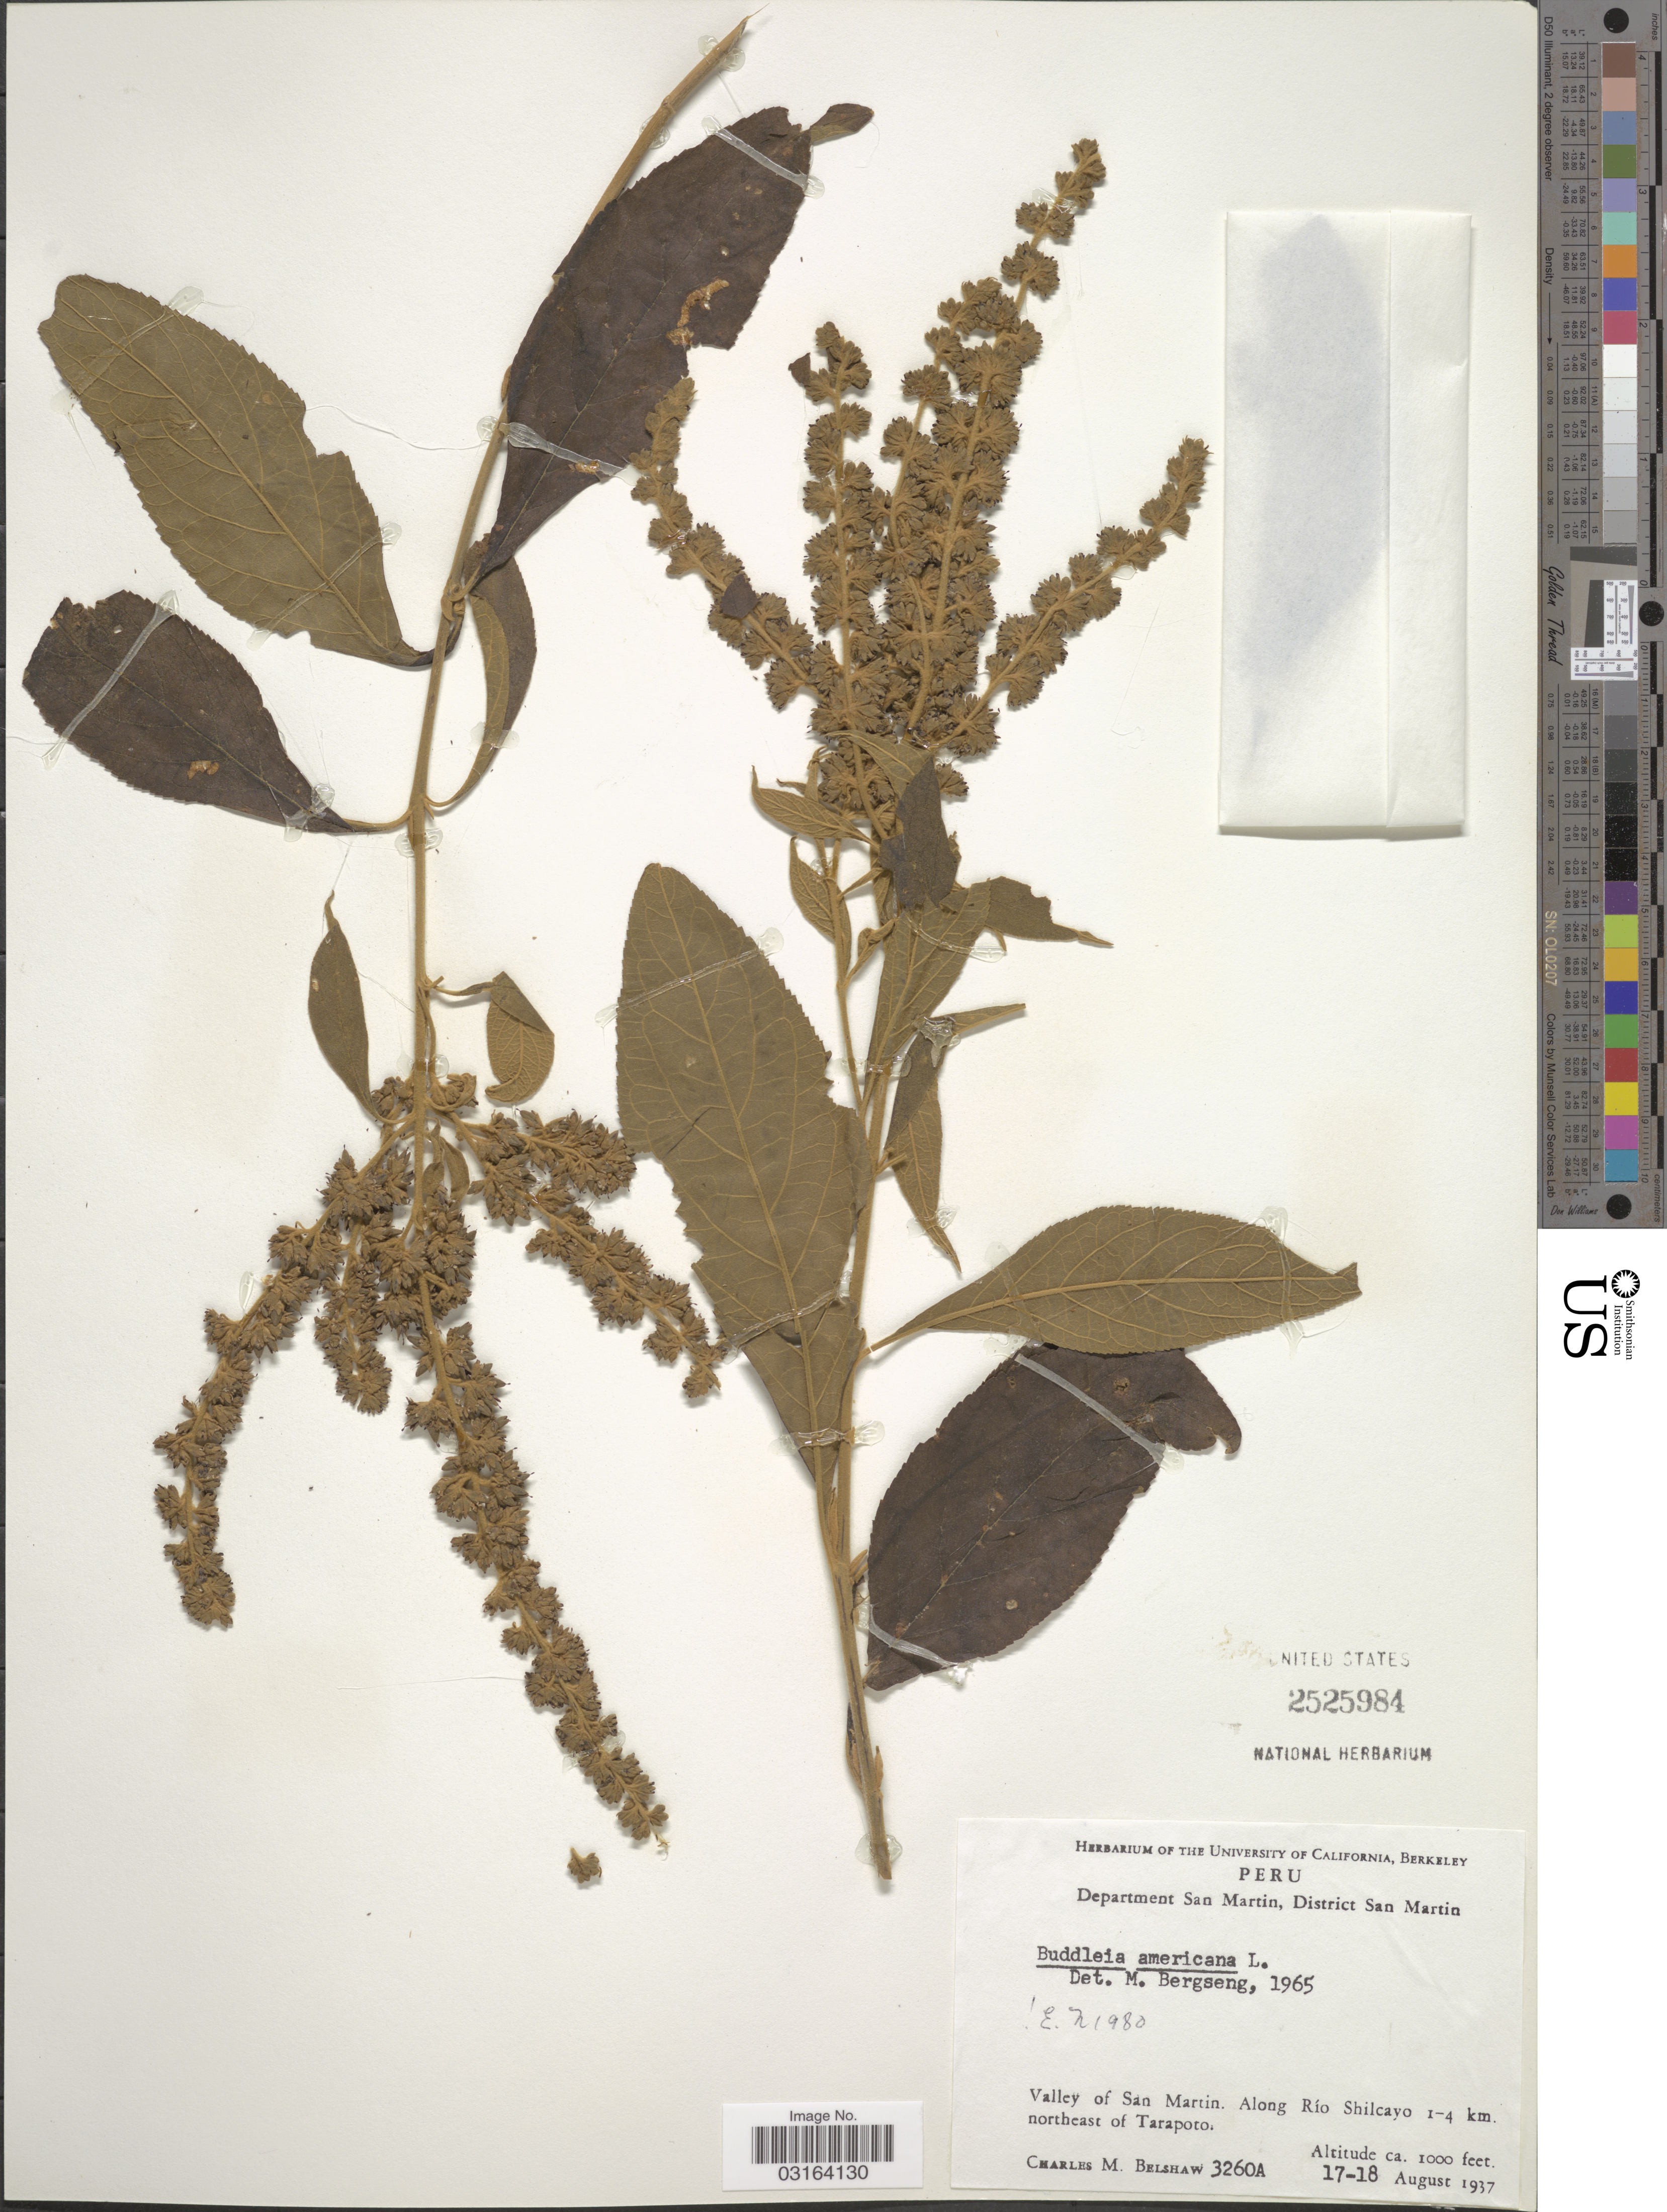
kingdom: Plantae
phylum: Tracheophyta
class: Magnoliopsida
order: Lamiales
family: Scrophulariaceae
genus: Buddleja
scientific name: Buddleja americana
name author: L.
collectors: C. Shaw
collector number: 3260A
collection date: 1937-08-17/1937-08-18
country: Peru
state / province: San Martín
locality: Department San Martin, District San Martin, Valley of San Martin. Along Río Shilcayo 1-4 km. northeast of Tarapoto.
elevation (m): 305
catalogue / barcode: US 2525984